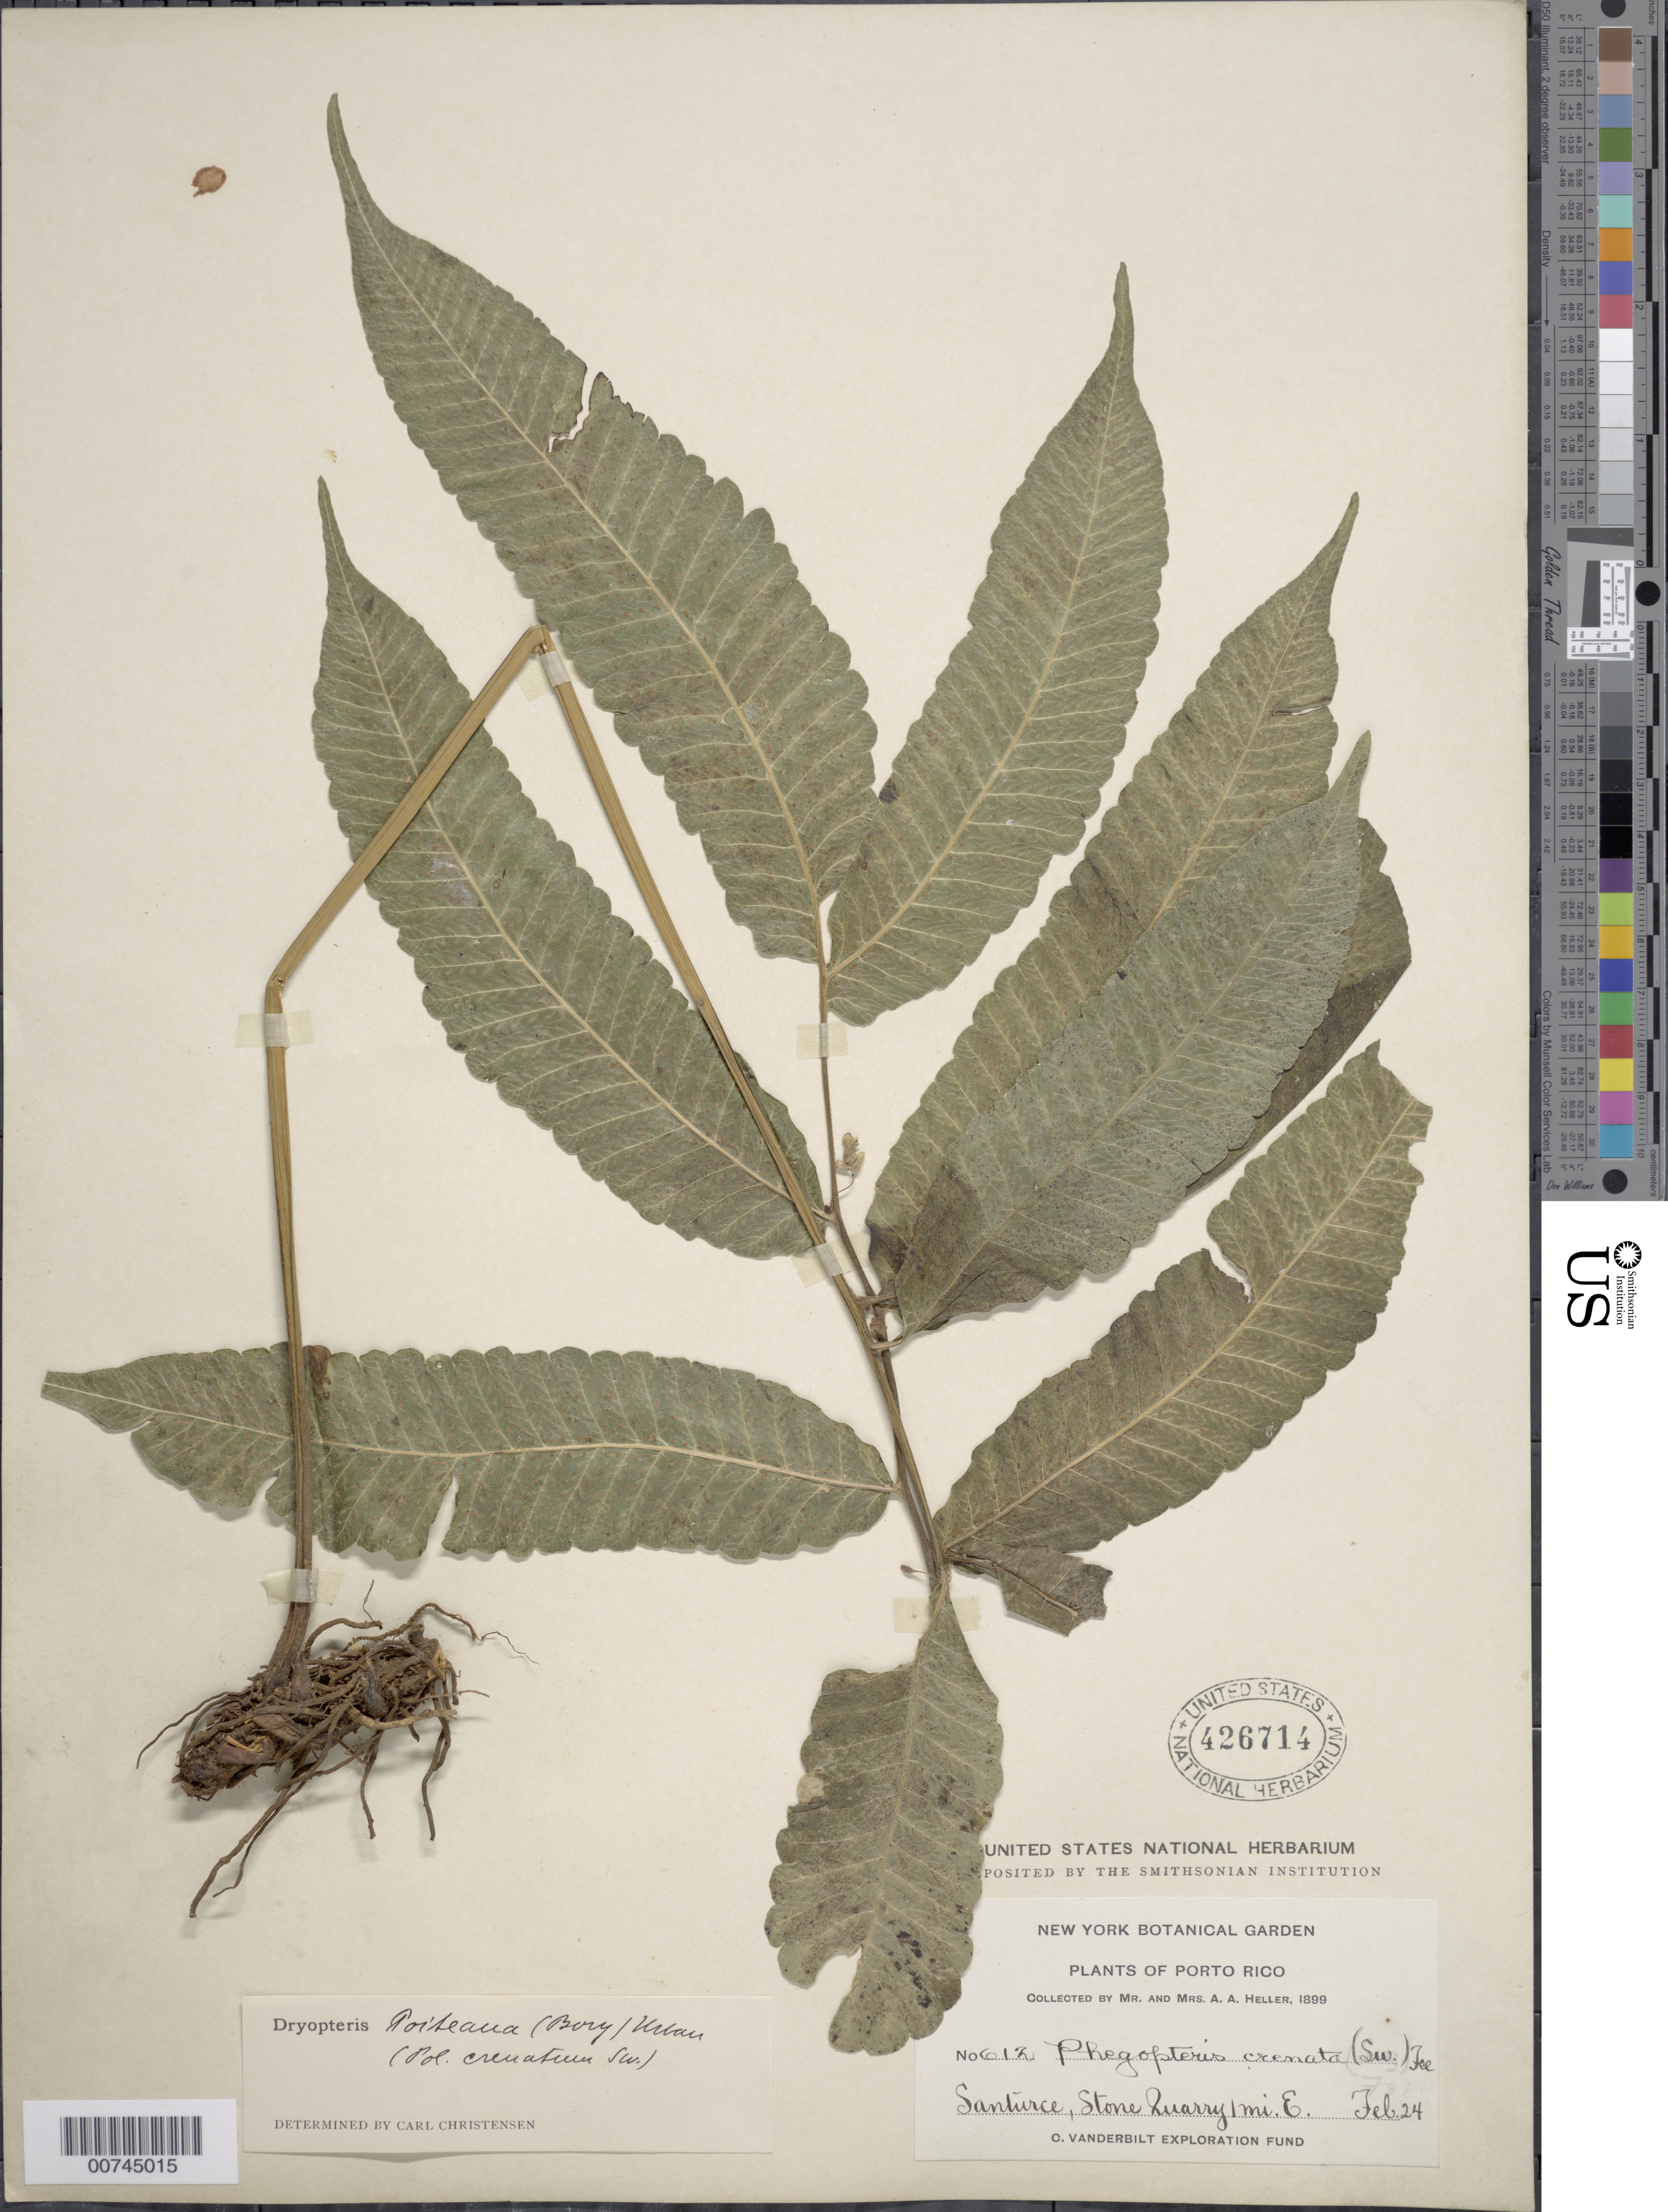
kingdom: Plantae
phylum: Tracheophyta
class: Polypodiopsida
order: Polypodiales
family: Thelypteridaceae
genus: Goniopteris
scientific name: Goniopteris poiteana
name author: (Bory) Ching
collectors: A. A. Heller & E. G. Heller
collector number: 612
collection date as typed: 24 Feb 1899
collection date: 1899-02-24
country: Puerto Rico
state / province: San Juan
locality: Santurce, stone quarry 1 mi. E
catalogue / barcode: US 426714